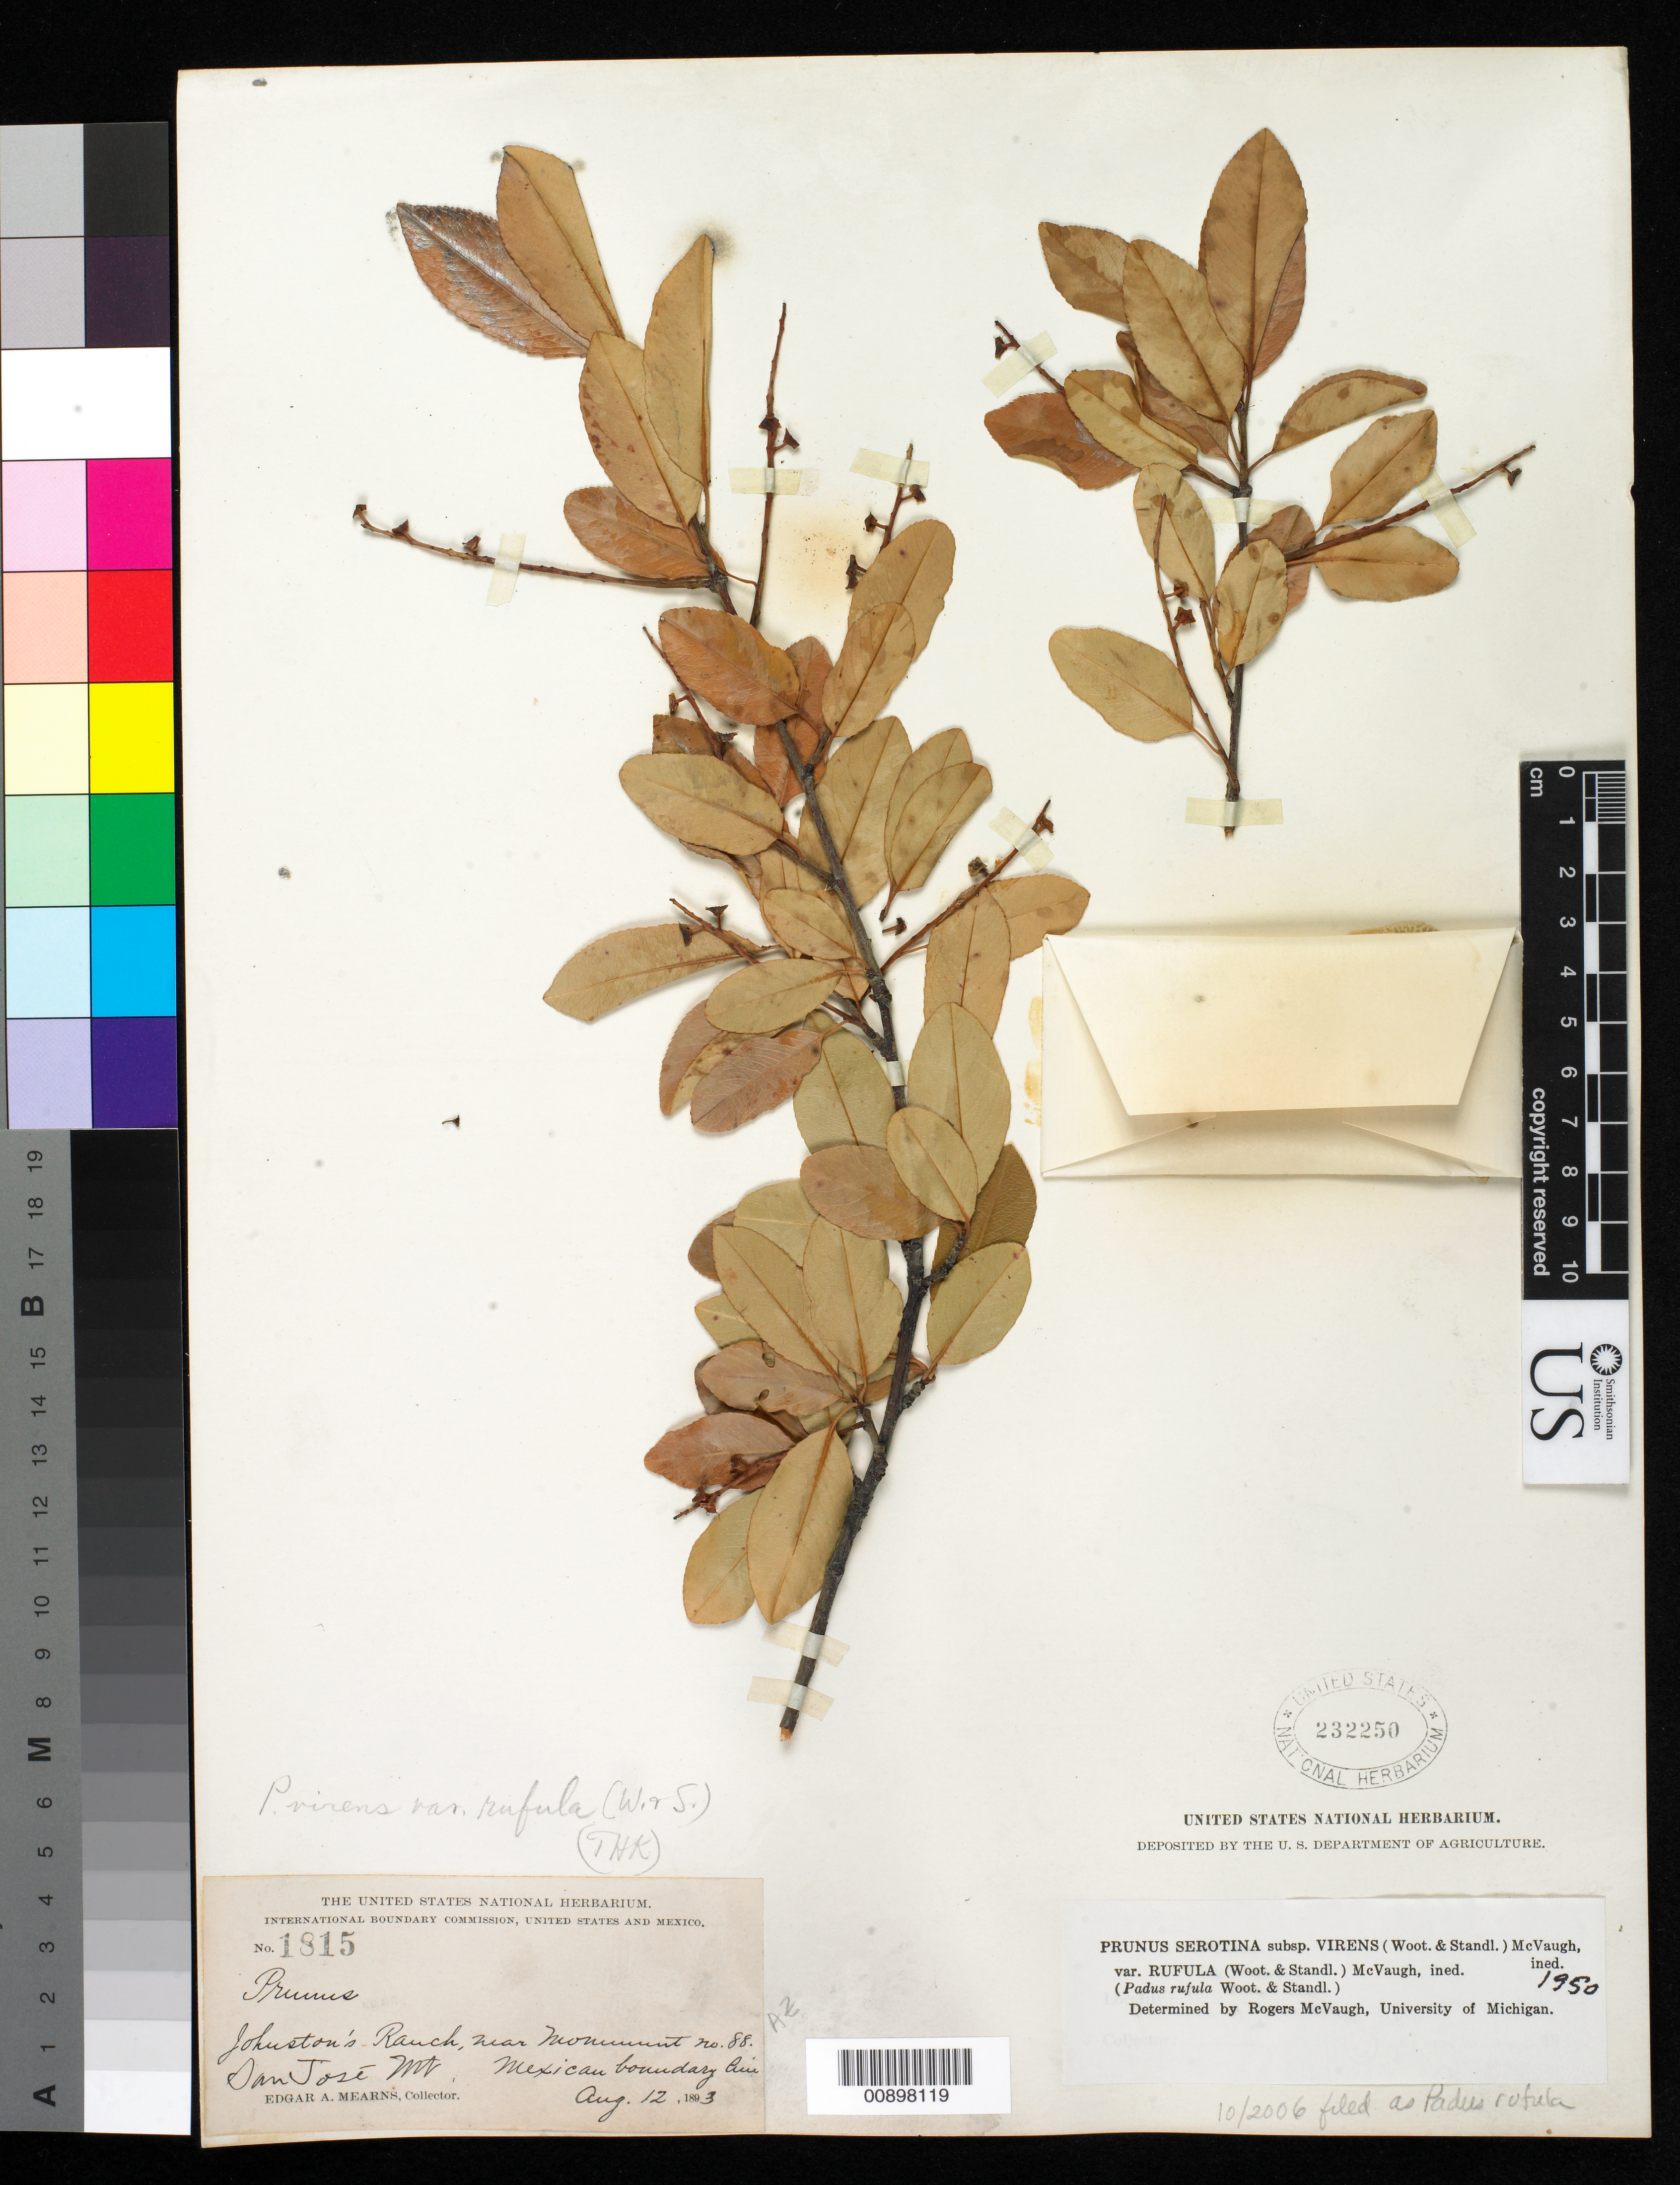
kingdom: Plantae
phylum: Tracheophyta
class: Magnoliopsida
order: Rosales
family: Rosaceae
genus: Prunus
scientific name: Prunus serotina var. rufula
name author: (Wooton & Standl.) McVaugh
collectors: E. A. Mearns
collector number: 1815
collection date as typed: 12 Aug 1893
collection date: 1893-08-12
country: United States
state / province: Arizona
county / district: Cochise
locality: Johnston's Ranch, near Monument no. 88. San José Mt. Mexican Boundary Line.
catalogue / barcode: US 232250